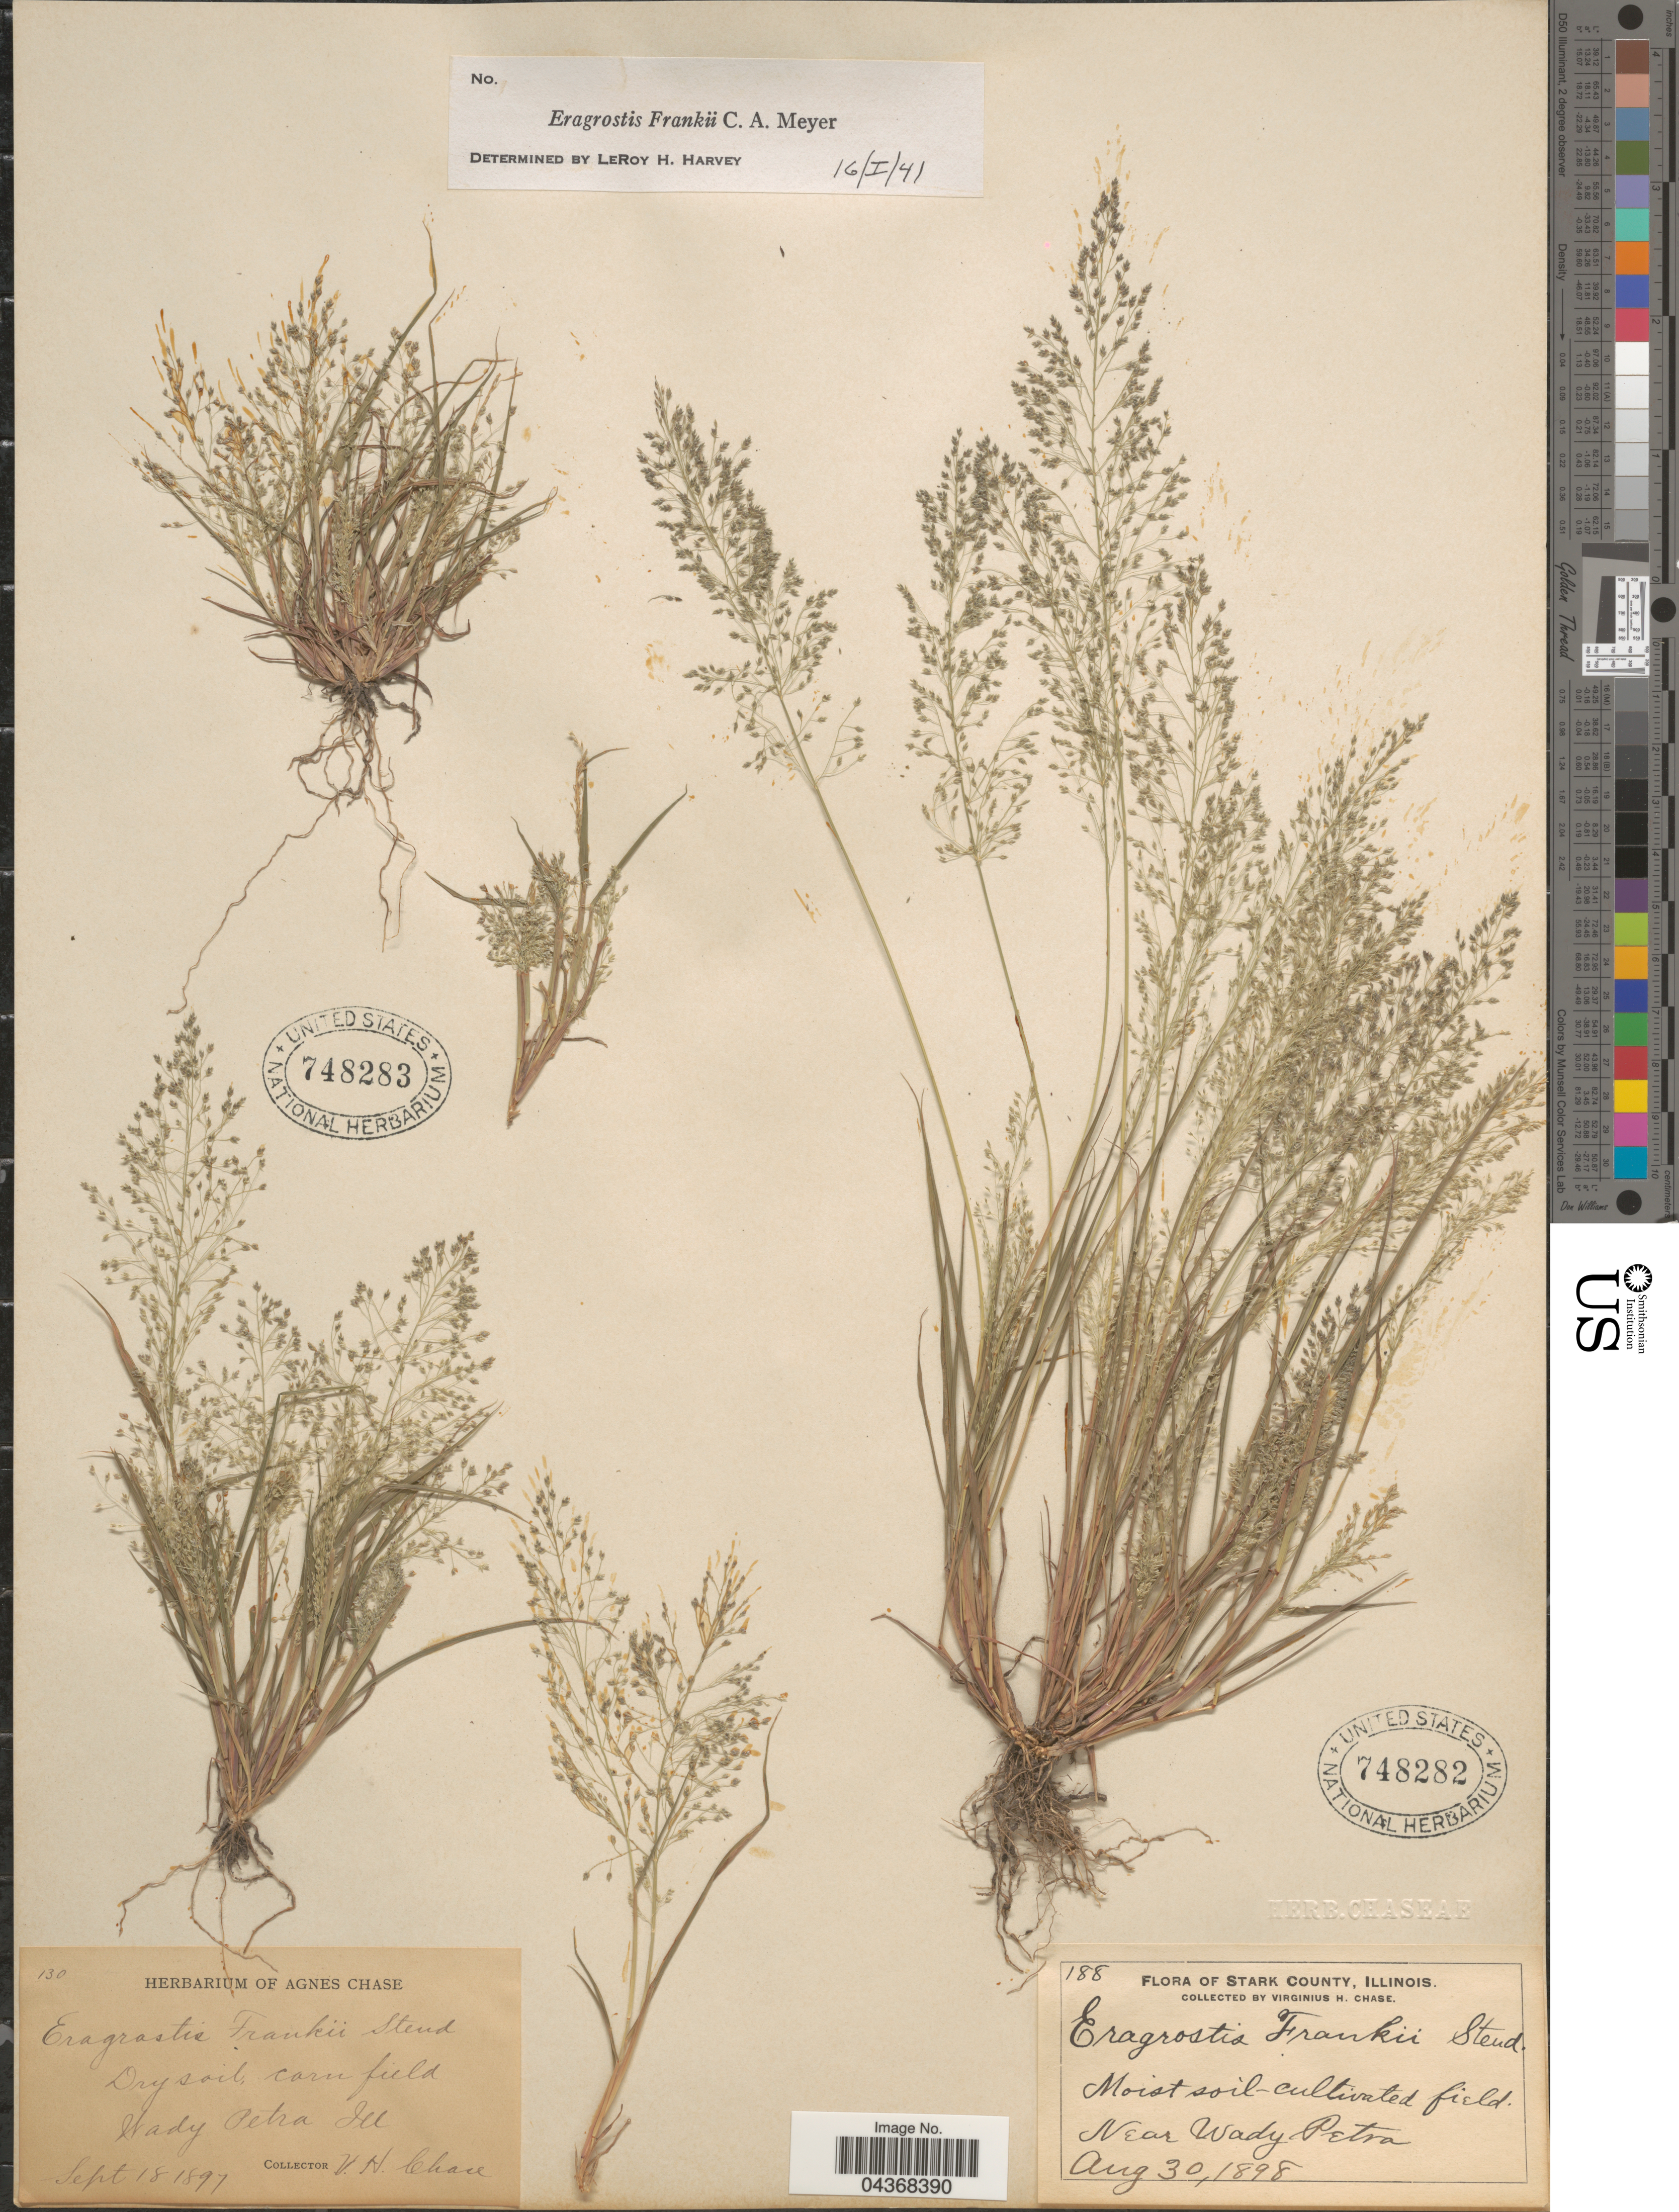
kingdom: Plantae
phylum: Tracheophyta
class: Liliopsida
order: Poales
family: Poaceae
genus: Eragrostis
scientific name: Eragrostis frankii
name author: C.A. Mey. ex Steud.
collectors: V. C. Chase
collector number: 130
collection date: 1897-09-18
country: United States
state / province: Illinois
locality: Wady Petra.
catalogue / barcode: US 748283